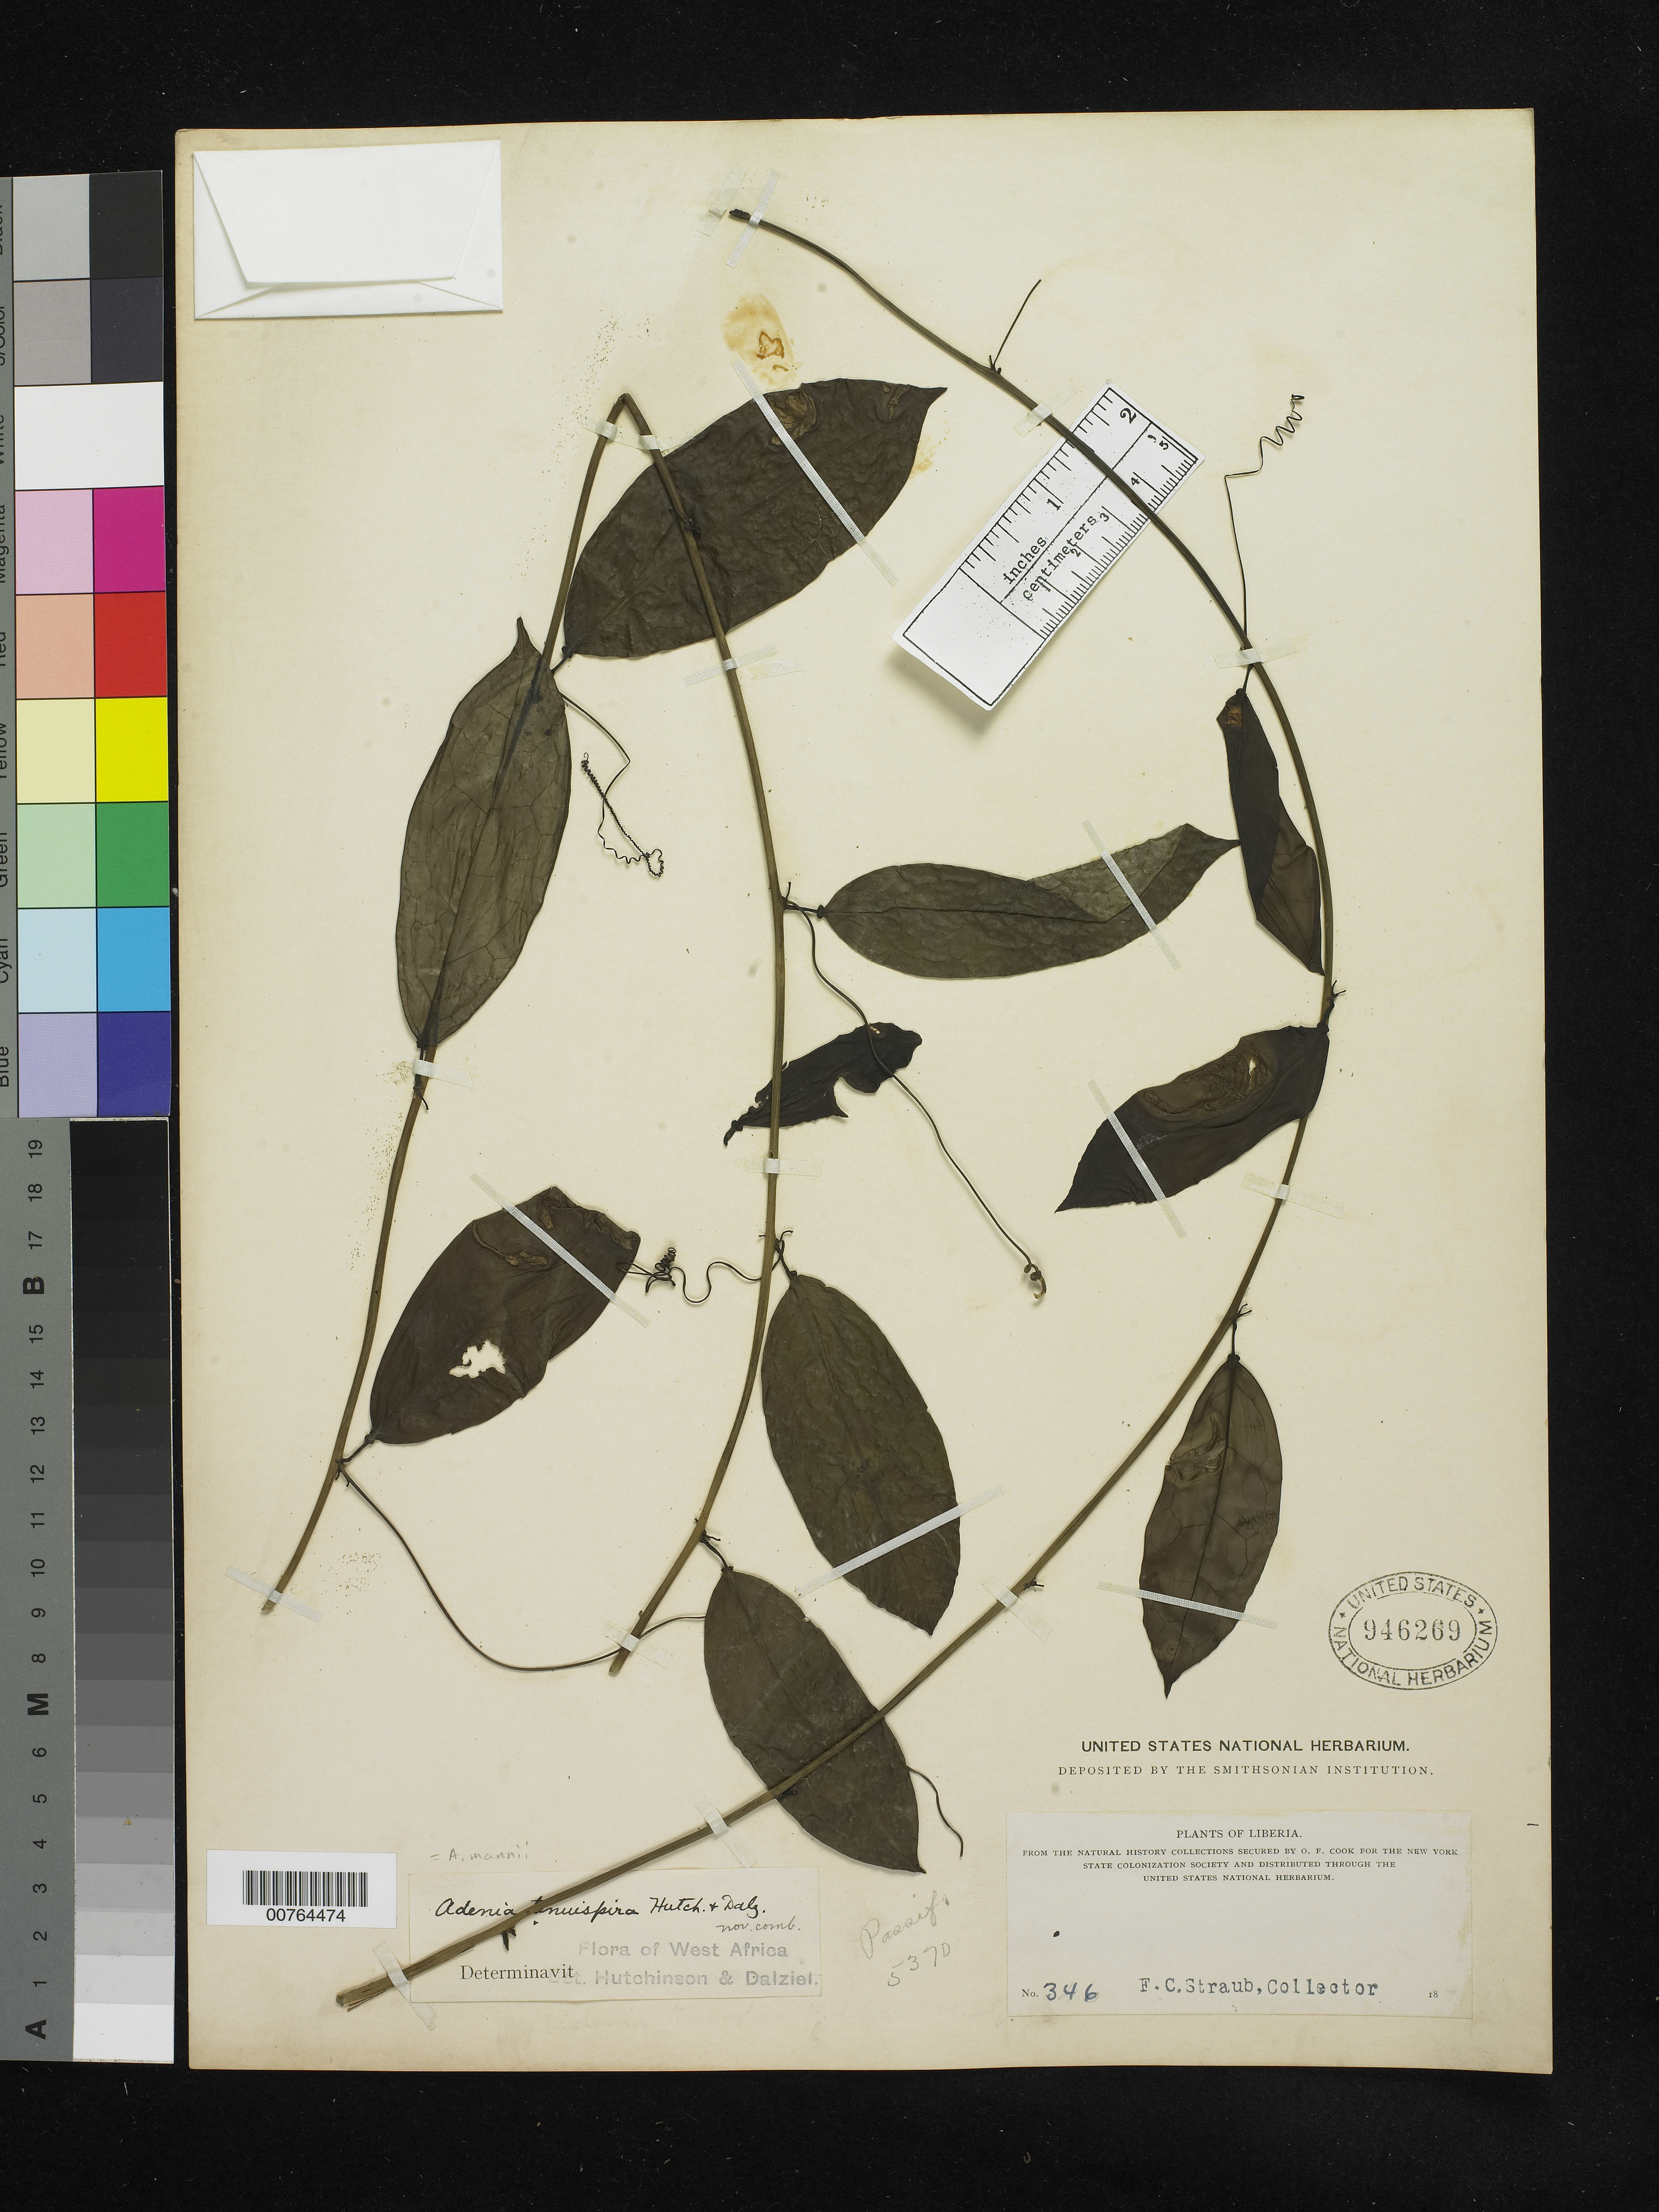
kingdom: Plantae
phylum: Tracheophyta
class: Magnoliopsida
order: Malpighiales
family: Passifloraceae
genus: Adenia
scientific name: Adenia tenuispira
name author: (Stapf) Engl.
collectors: F. Straub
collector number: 346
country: Liberia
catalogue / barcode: US 946269